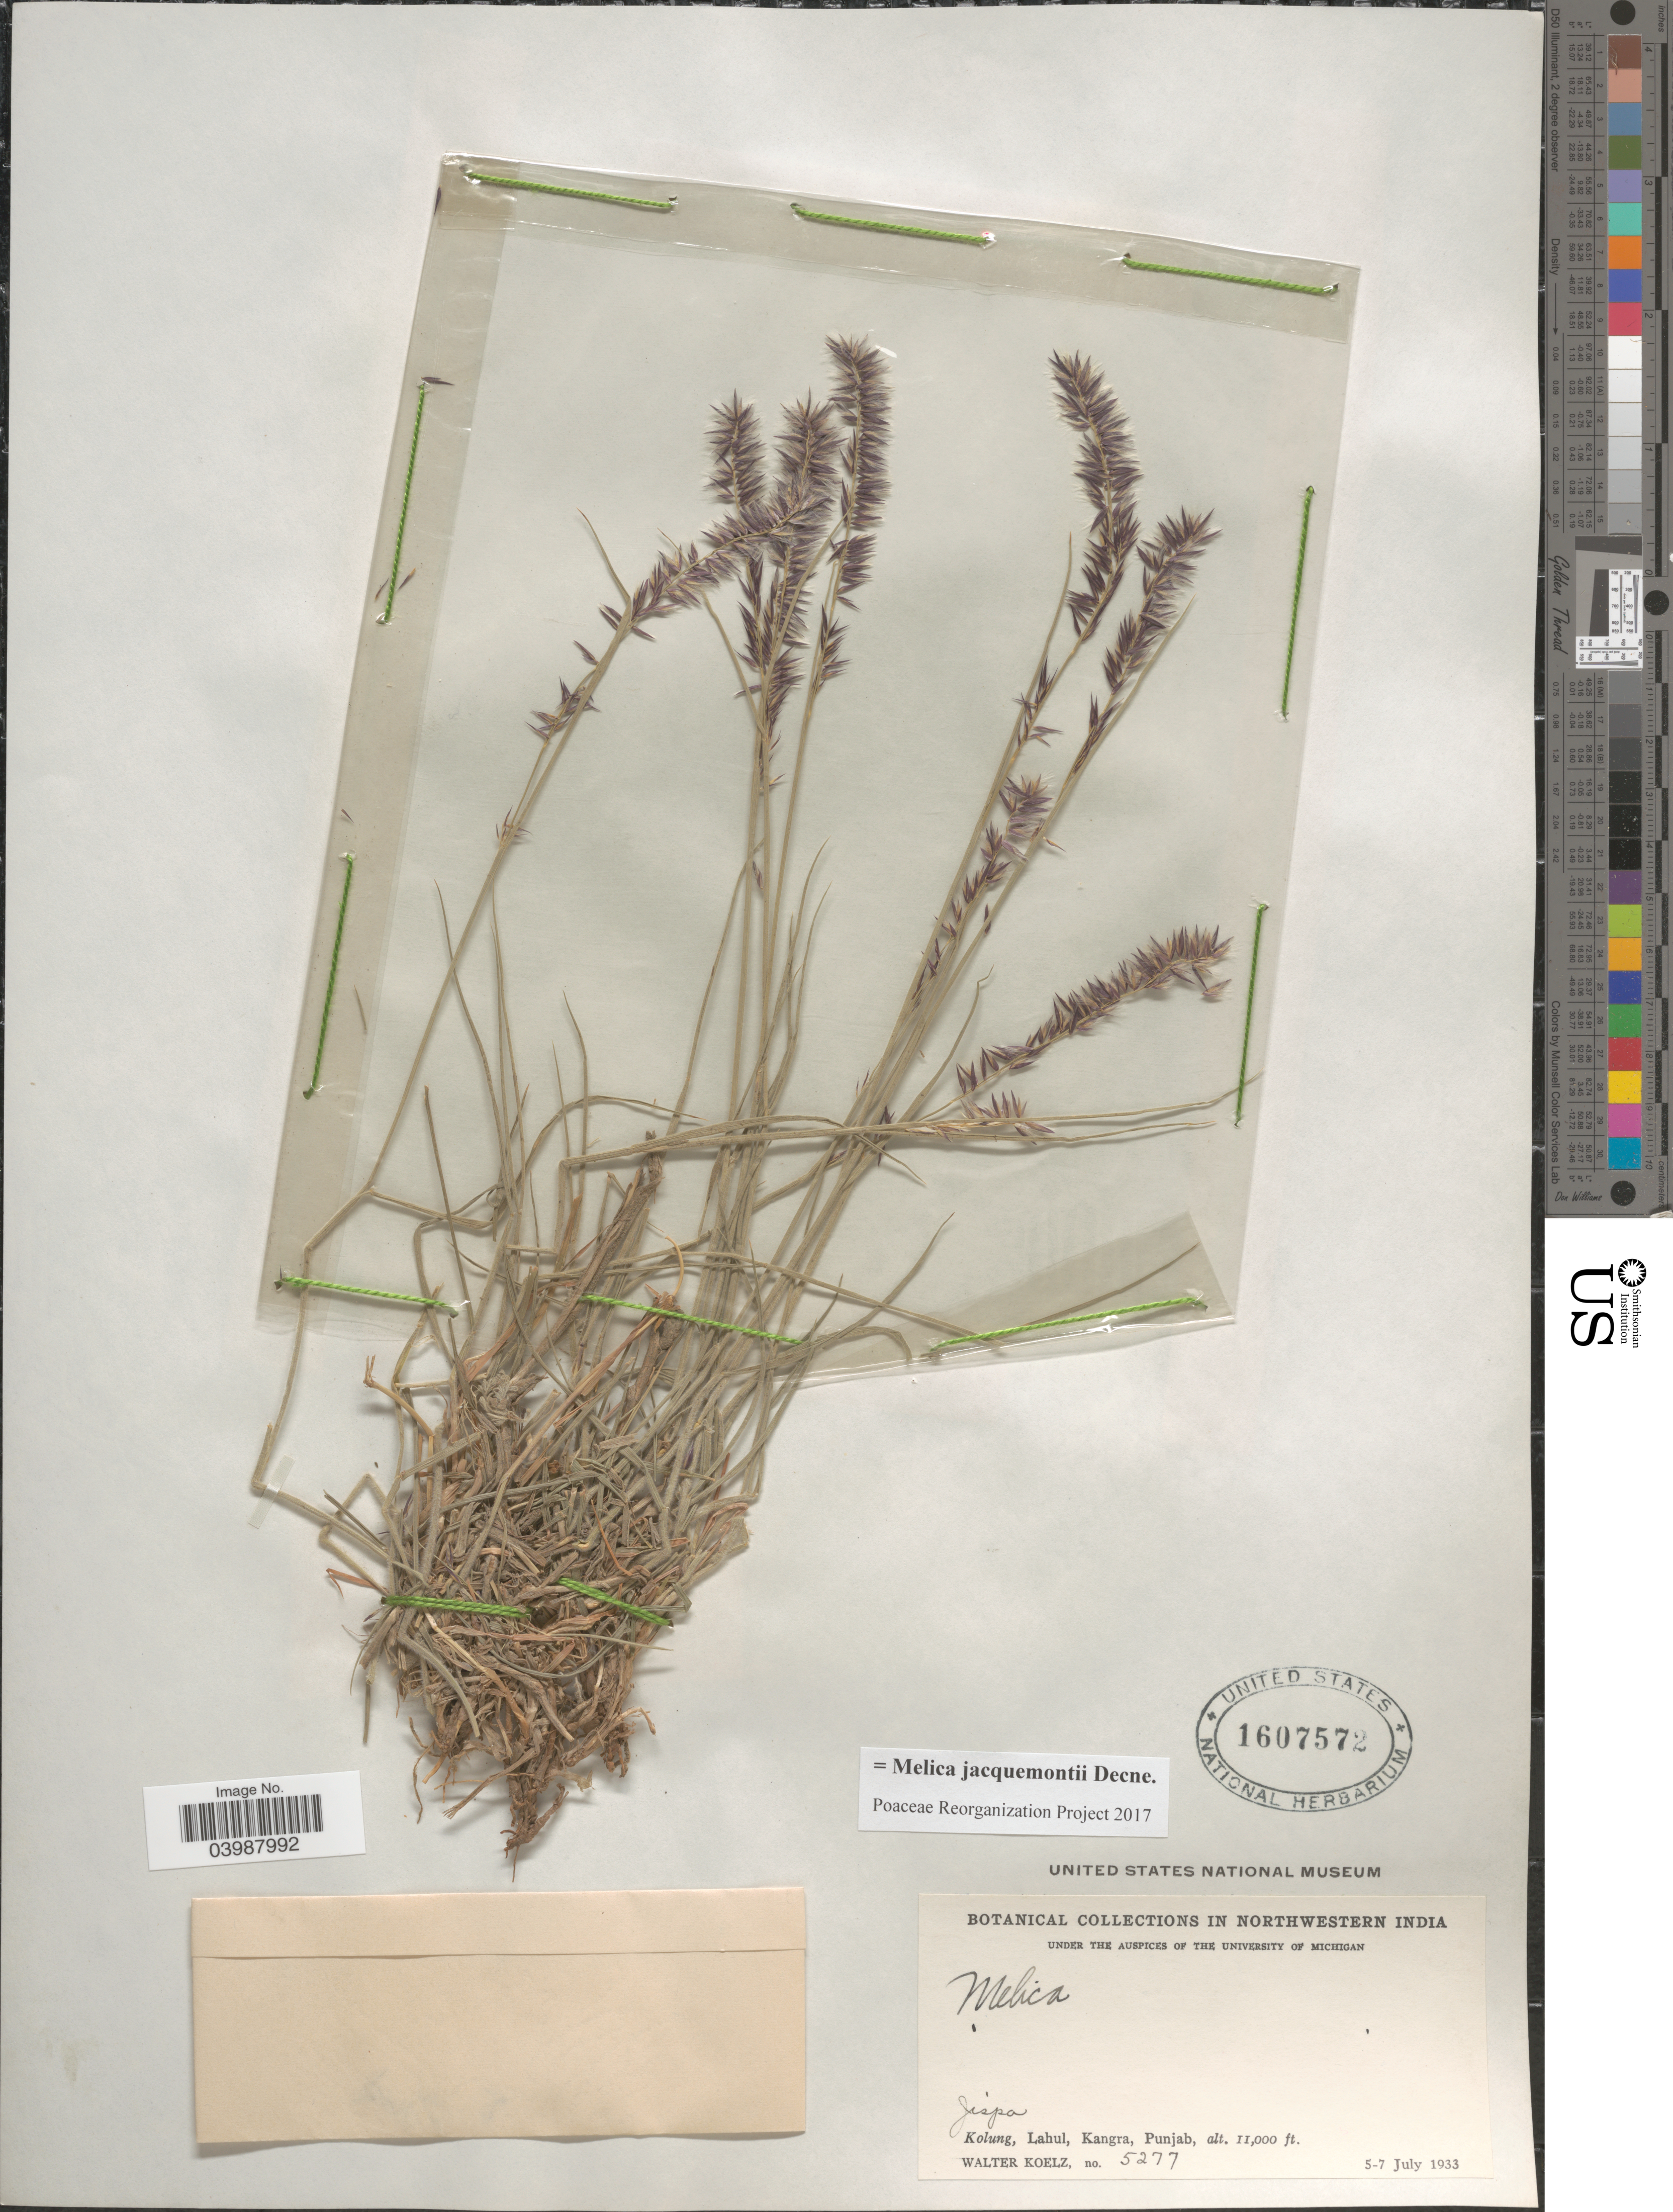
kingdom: Plantae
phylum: Tracheophyta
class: Liliopsida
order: Poales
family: Poaceae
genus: Melica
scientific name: Melica jacquemontii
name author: Decne.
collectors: W. N. Koelz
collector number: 5277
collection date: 1933-07-05/1933-07-07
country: India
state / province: Himachal Pradesh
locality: Northwestern India. Jispa. Kolung, Lahul, Kangra.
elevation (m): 3353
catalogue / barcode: US 1607572